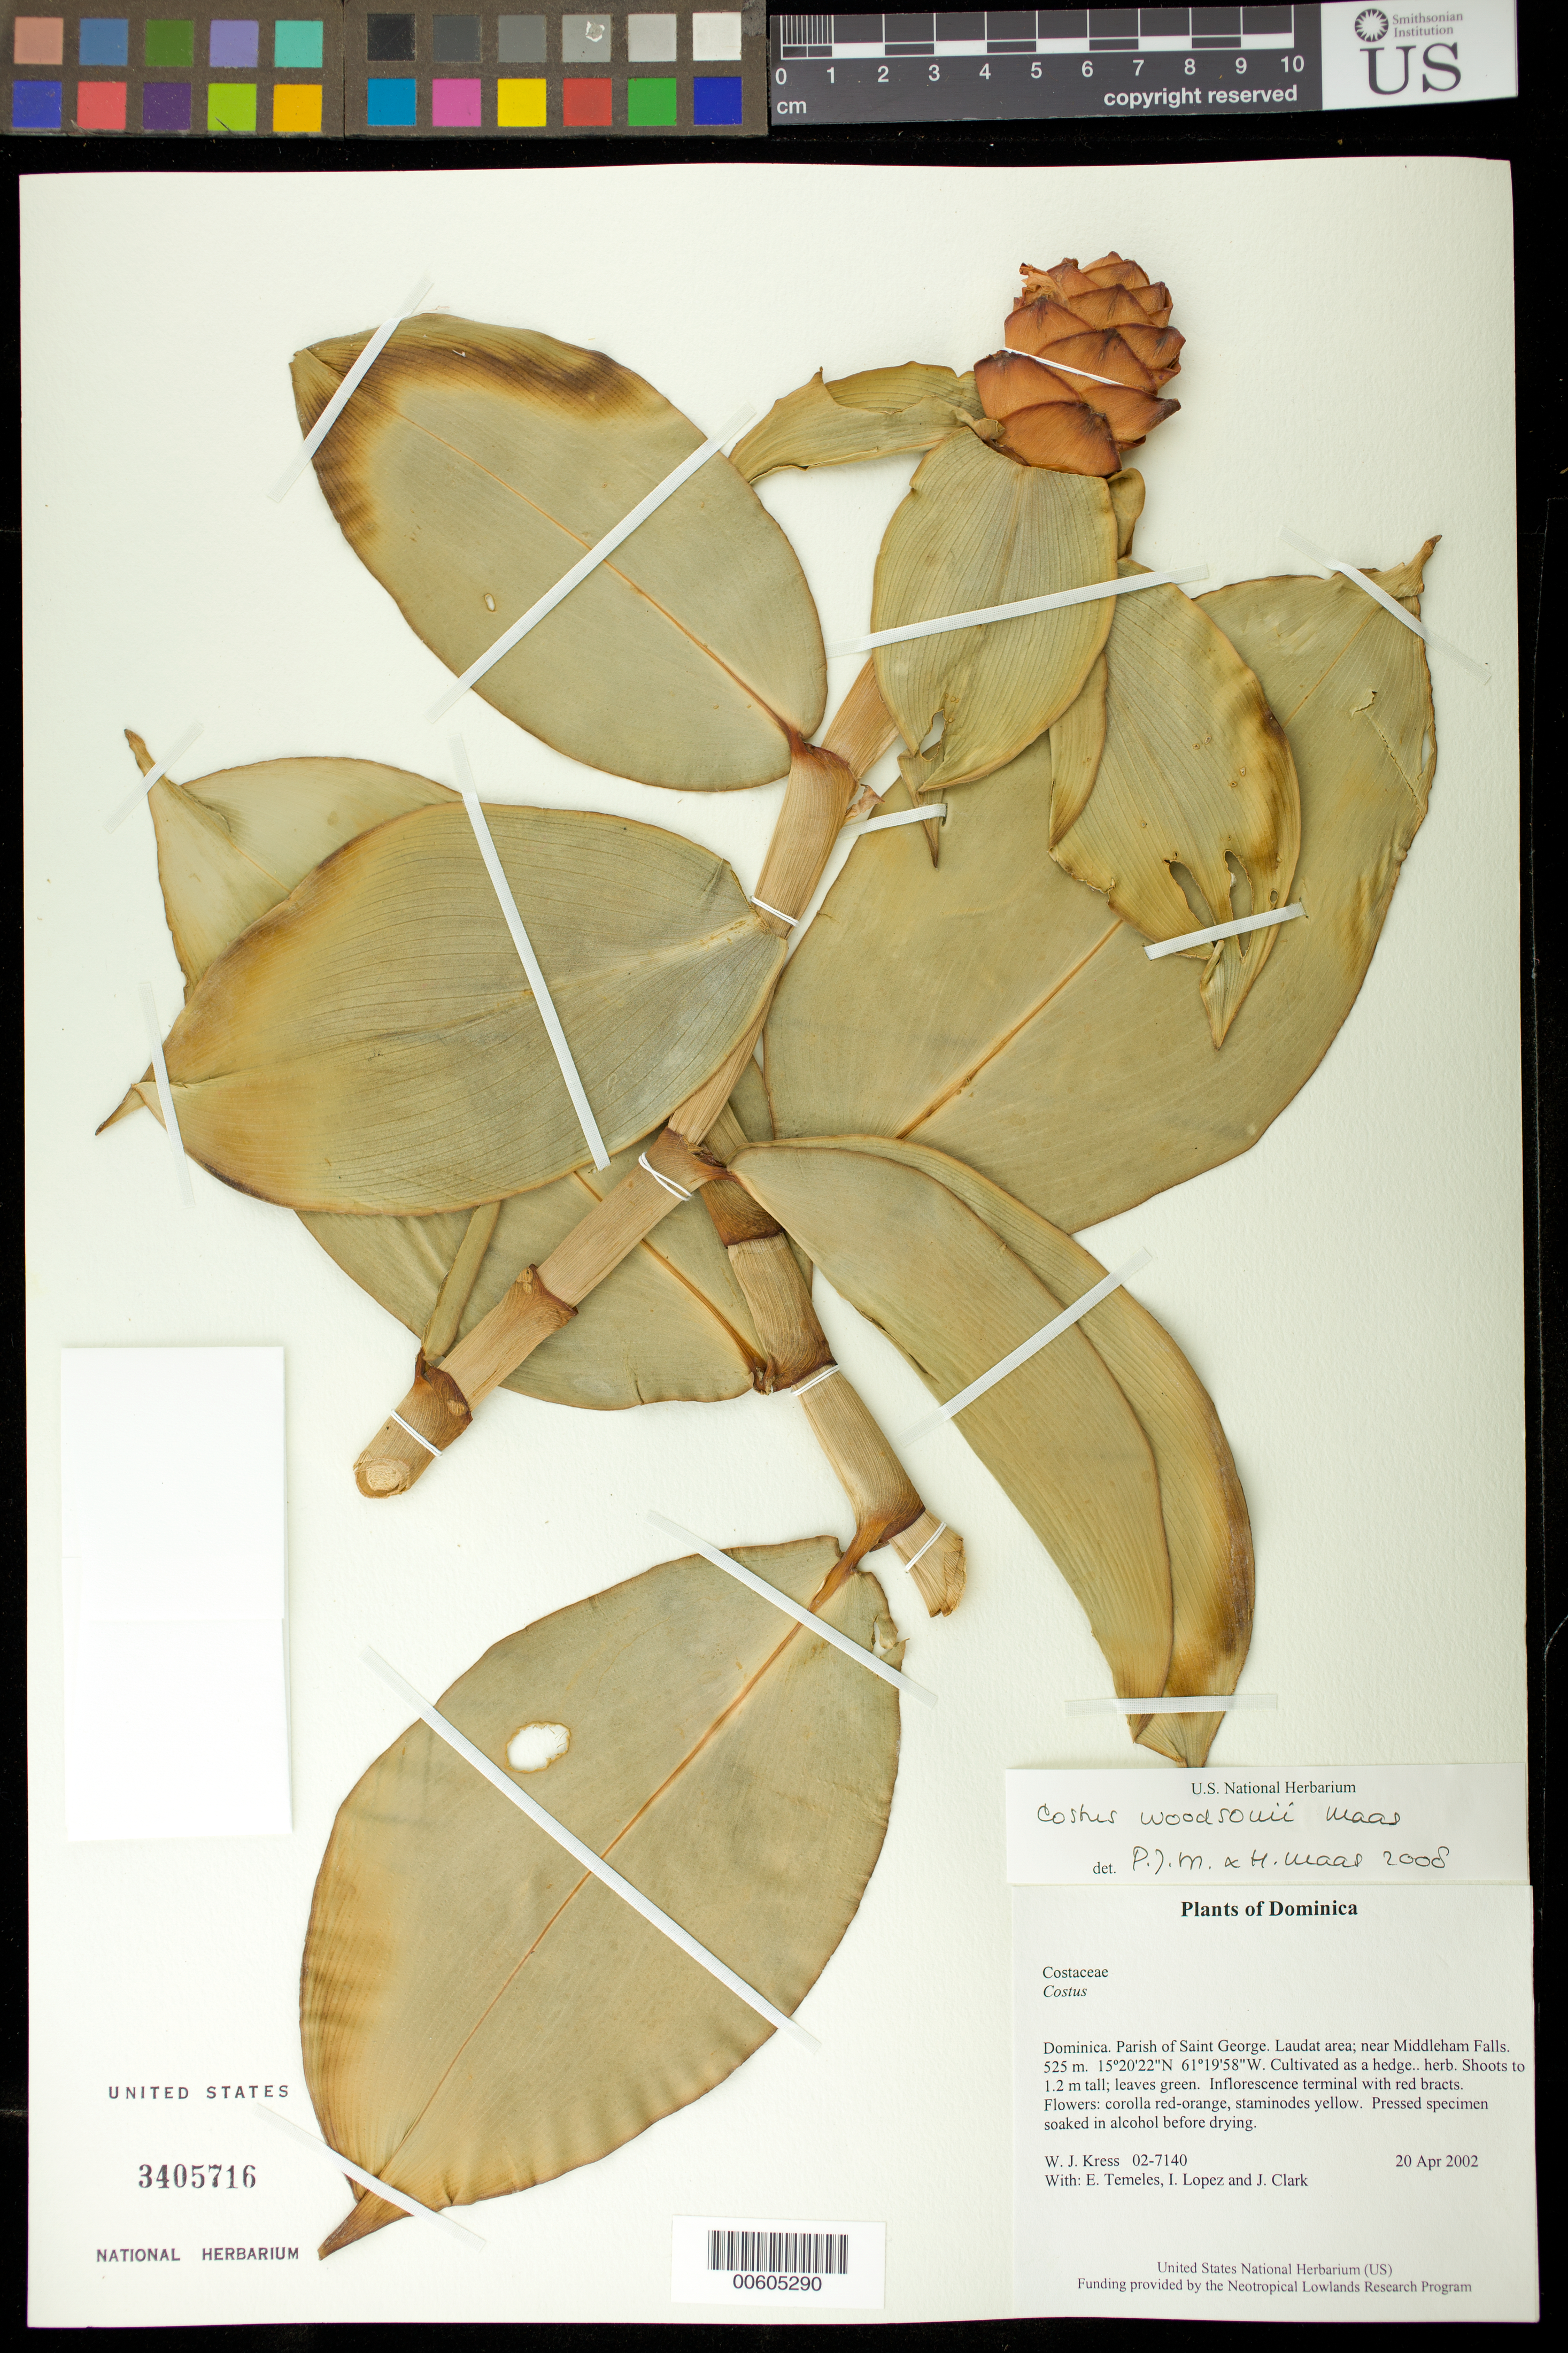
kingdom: Plantae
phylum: Tracheophyta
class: Liliopsida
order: Zingiberales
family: Costaceae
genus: Costus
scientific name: Costus woodsonii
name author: Maas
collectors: W. J. Kress, E. Temeles, J. L. Clark & I. C. Lopez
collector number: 02-7140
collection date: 2002-04-20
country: Dominica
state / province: St. George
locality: Laudat area; near Middleham Falls.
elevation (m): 525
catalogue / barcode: US 3405716